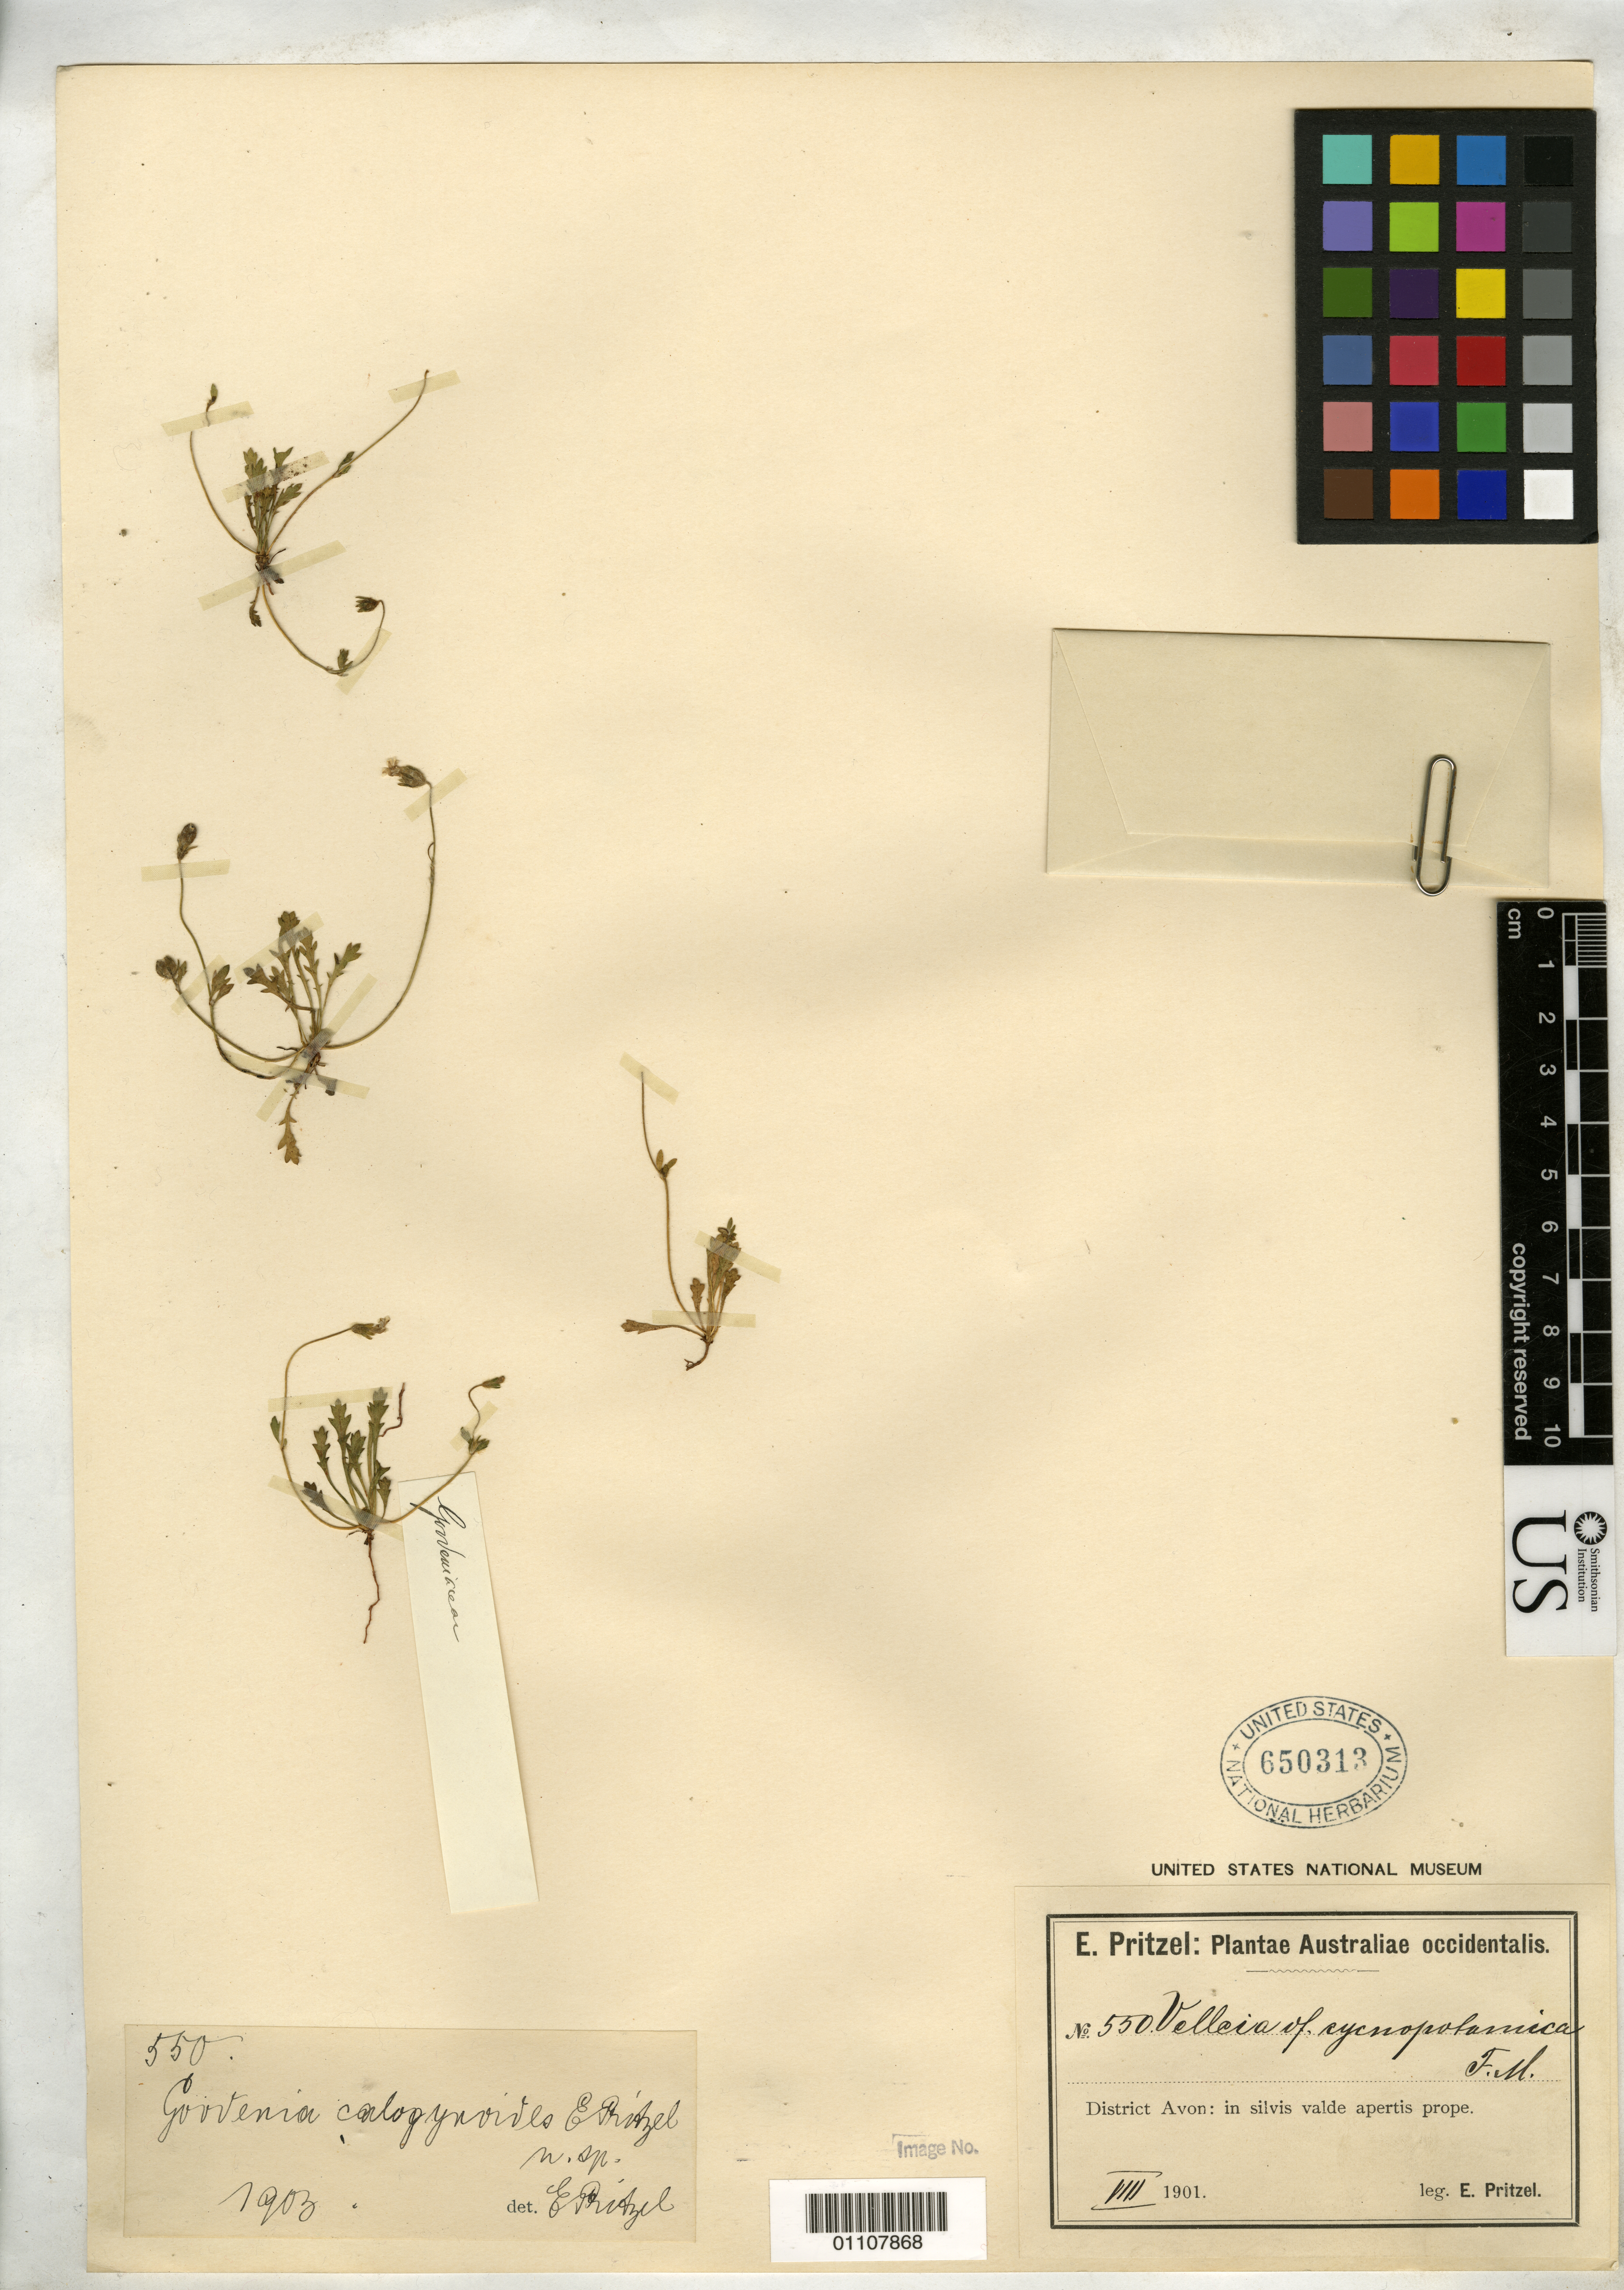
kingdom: Plantae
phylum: Tracheophyta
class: Magnoliopsida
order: Asterales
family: Goodeniaceae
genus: Goodenia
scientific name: Goodenia calogynoides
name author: E. Pritz.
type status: Syntype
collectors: E. G. Pritzel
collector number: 550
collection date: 1901-08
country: Australia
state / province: Western Australia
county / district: Avon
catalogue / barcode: US 650313